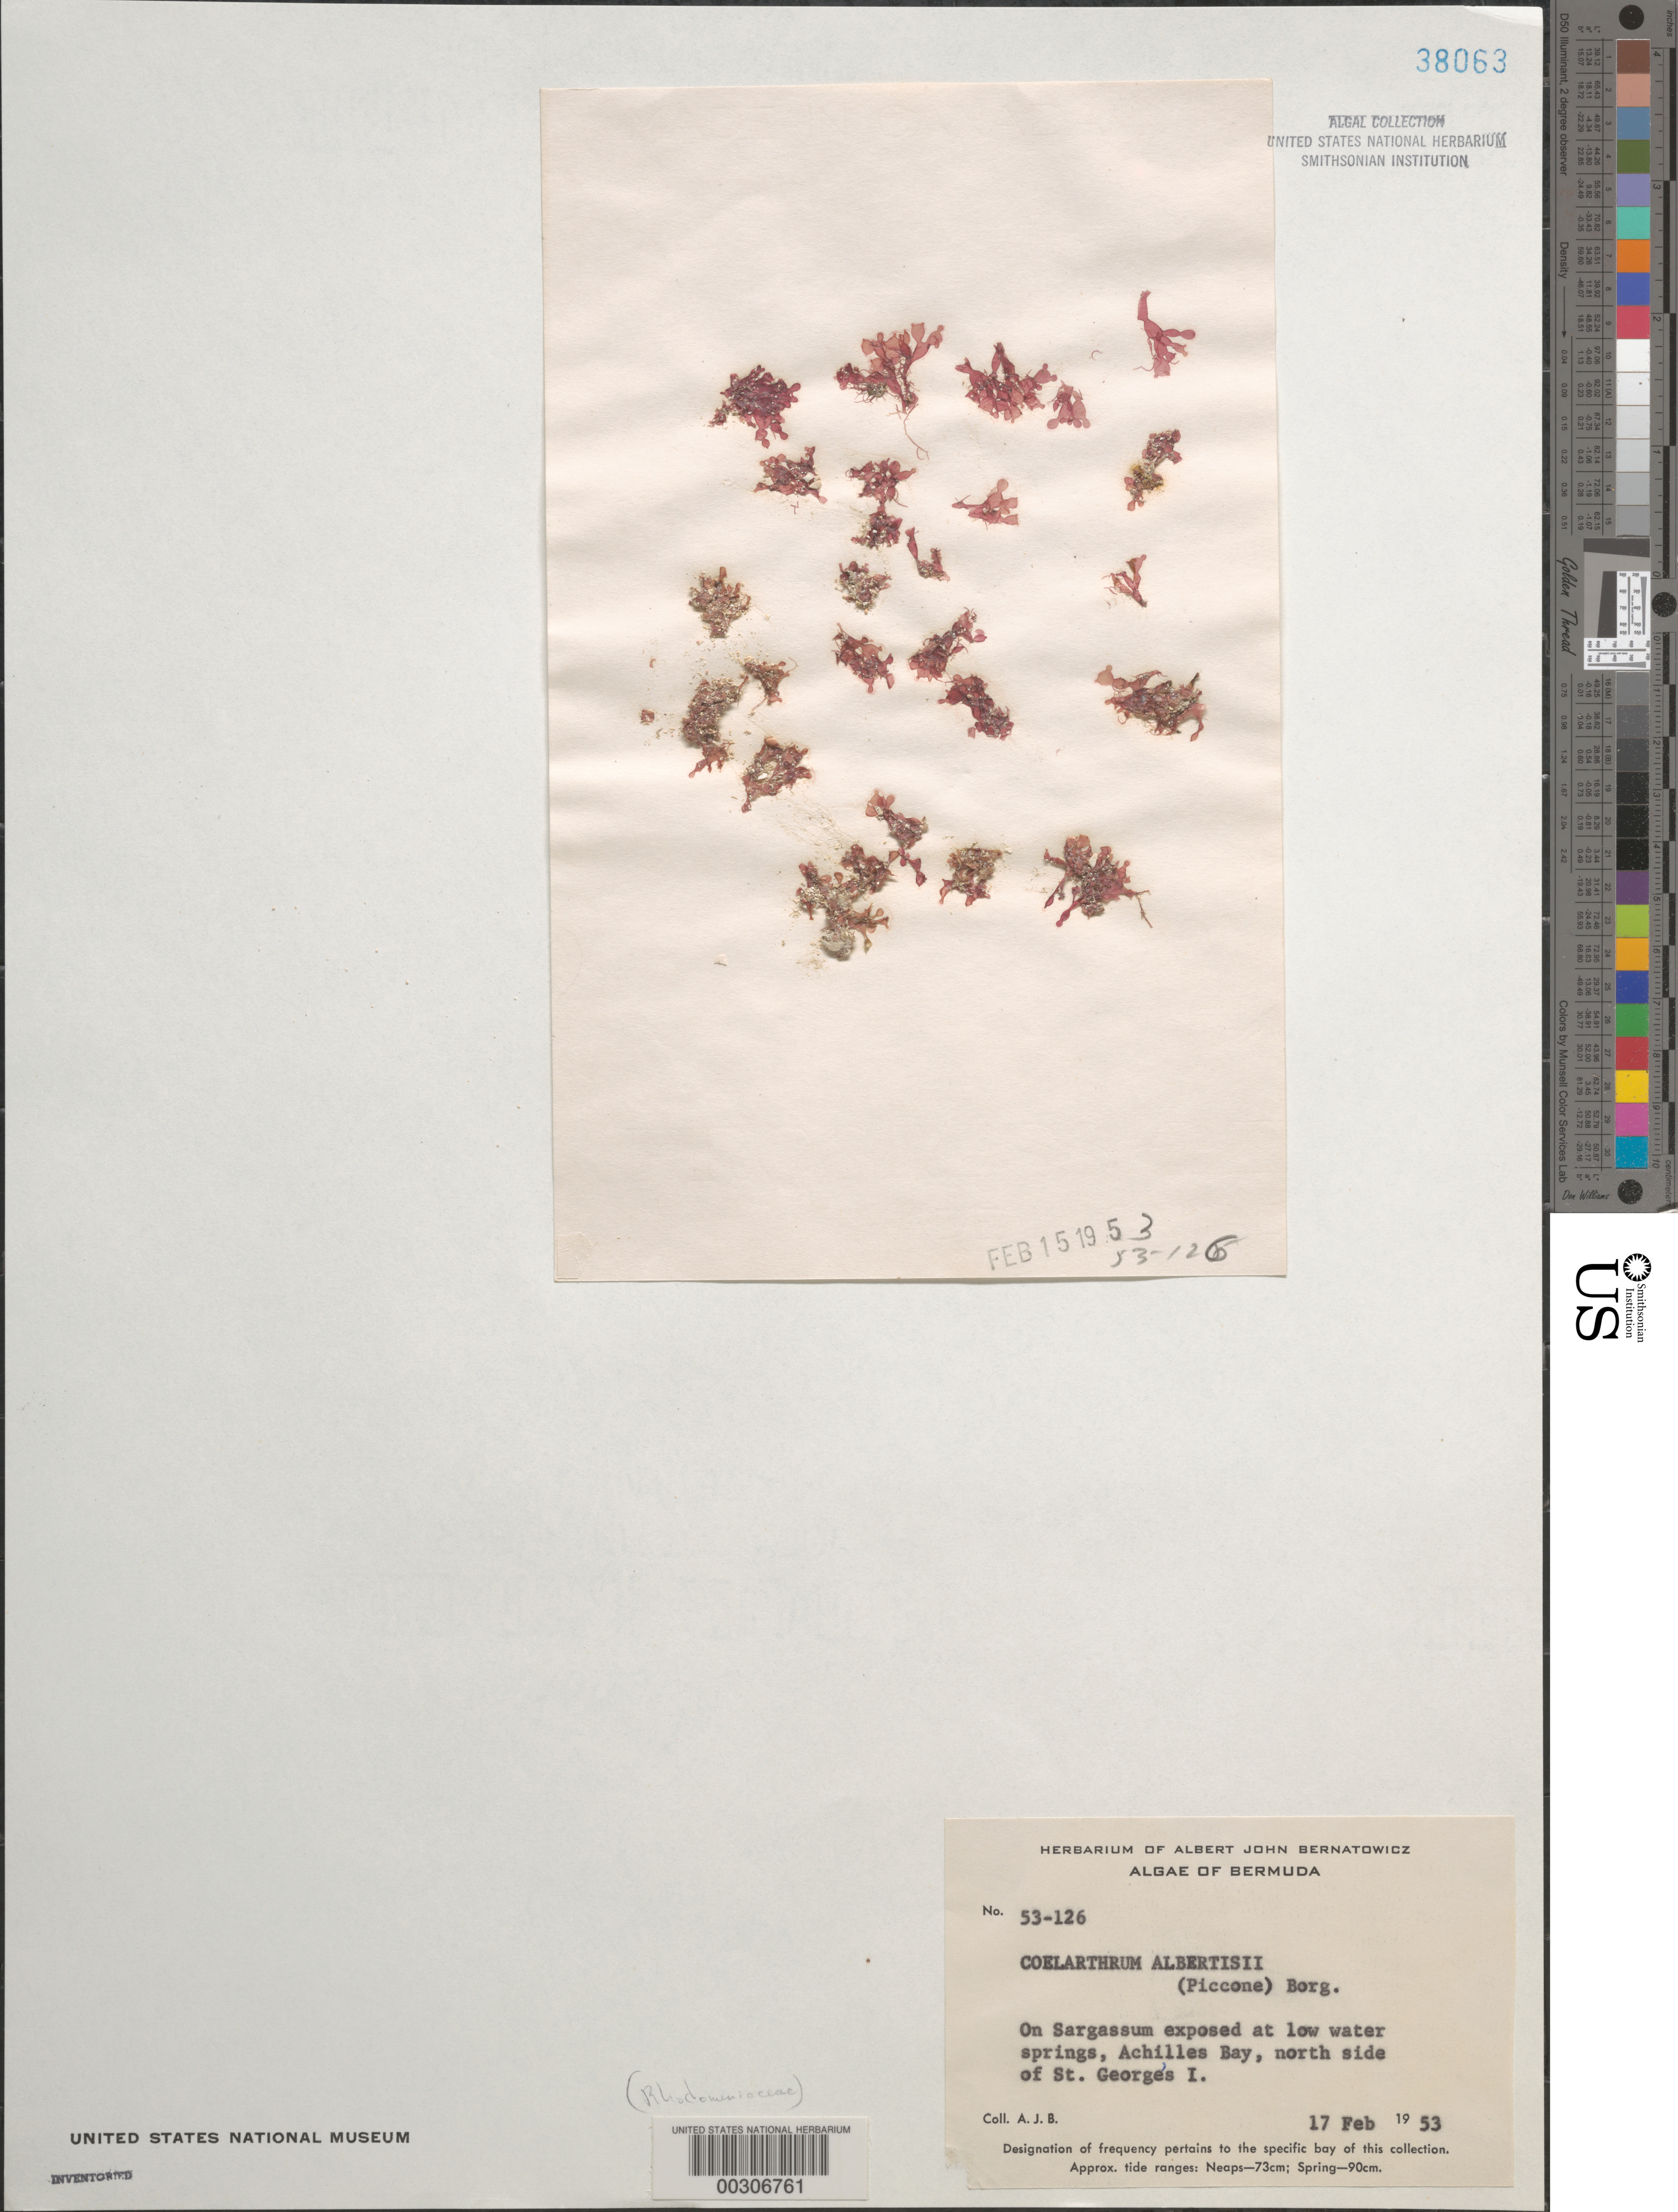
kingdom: Plantae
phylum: Rhodophyta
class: Florideophyceae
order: Rhodymeniales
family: Rhodymeniaceae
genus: Coelarthrum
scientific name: Coelarthrum cliftonii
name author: (Harv.) Kylin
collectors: A. Bernatowicz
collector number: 53-126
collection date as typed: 17 Feb 1953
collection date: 1953-02-17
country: Bermuda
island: St. George's Island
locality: Achilles Bay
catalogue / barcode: US 38063